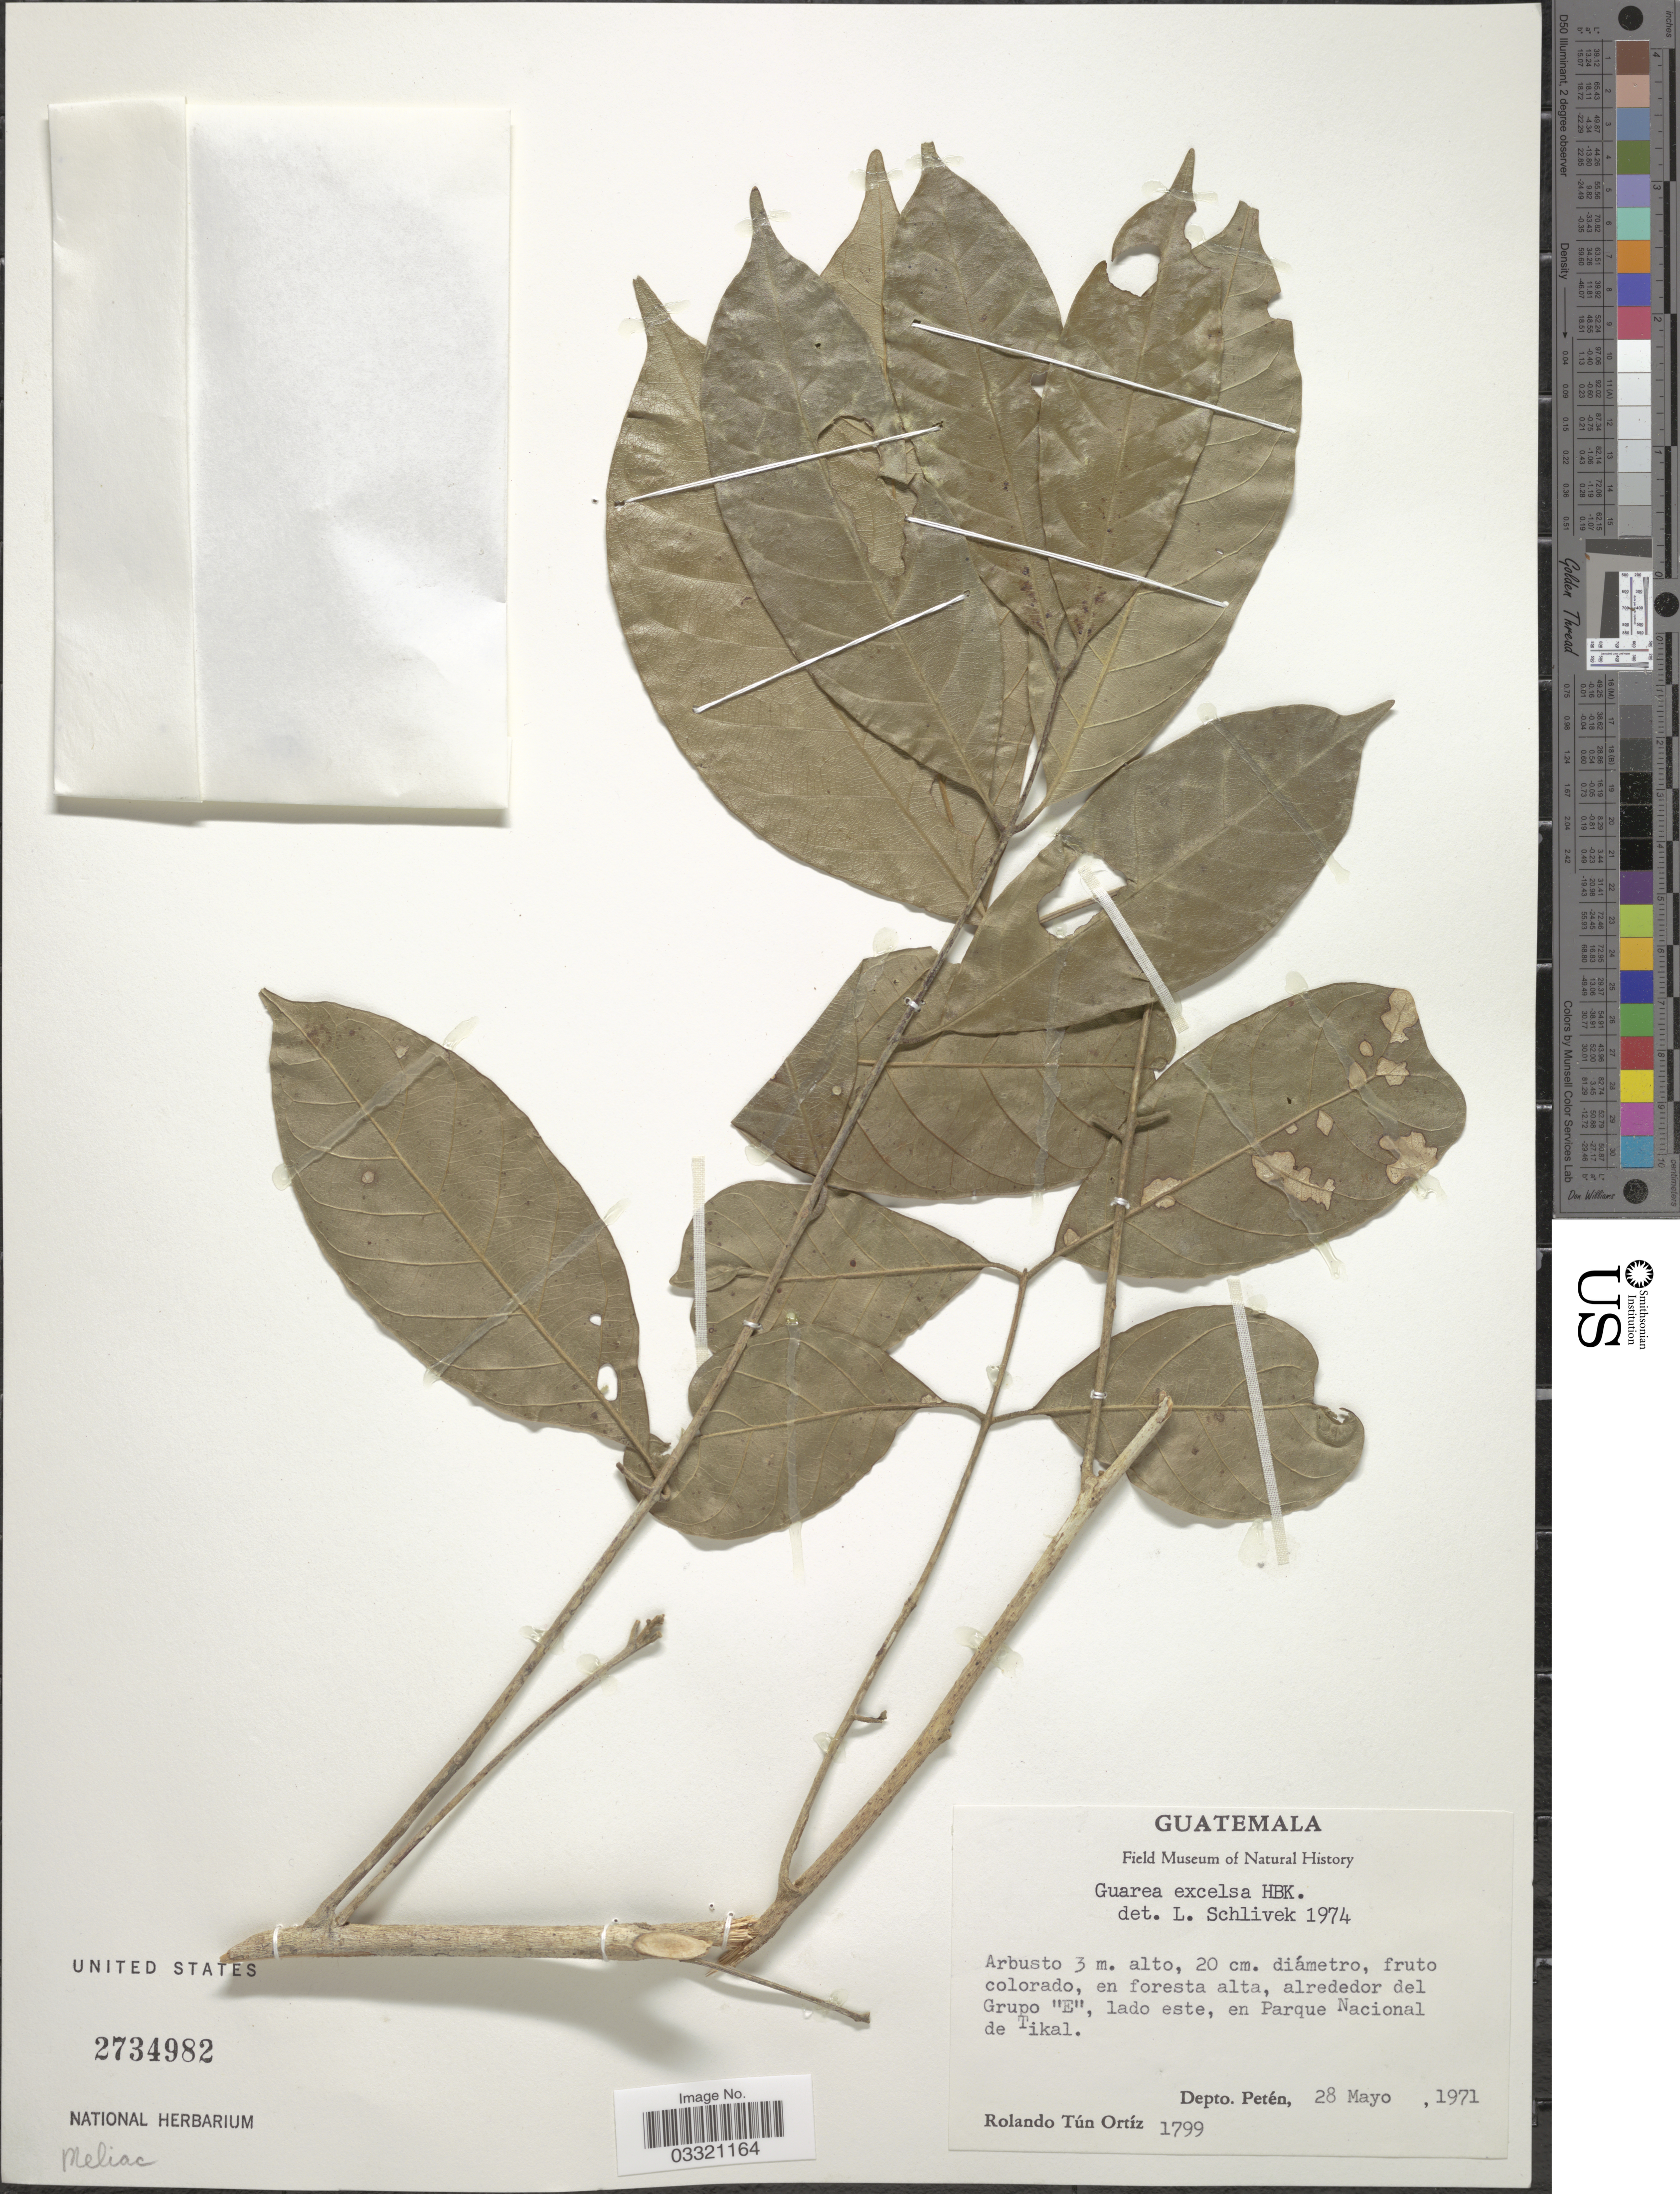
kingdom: Plantae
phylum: Tracheophyta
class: Magnoliopsida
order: Sapindales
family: Meliaceae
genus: Guarea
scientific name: Guarea excelsa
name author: Kunth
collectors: R. T. Ortíz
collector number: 1799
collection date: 1971-05-28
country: Guatemala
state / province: El Petén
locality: Alrededore del Grupo "E", lado este, en Parque Nacional de Tikal. Dpto. Petén.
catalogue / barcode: US 2734982